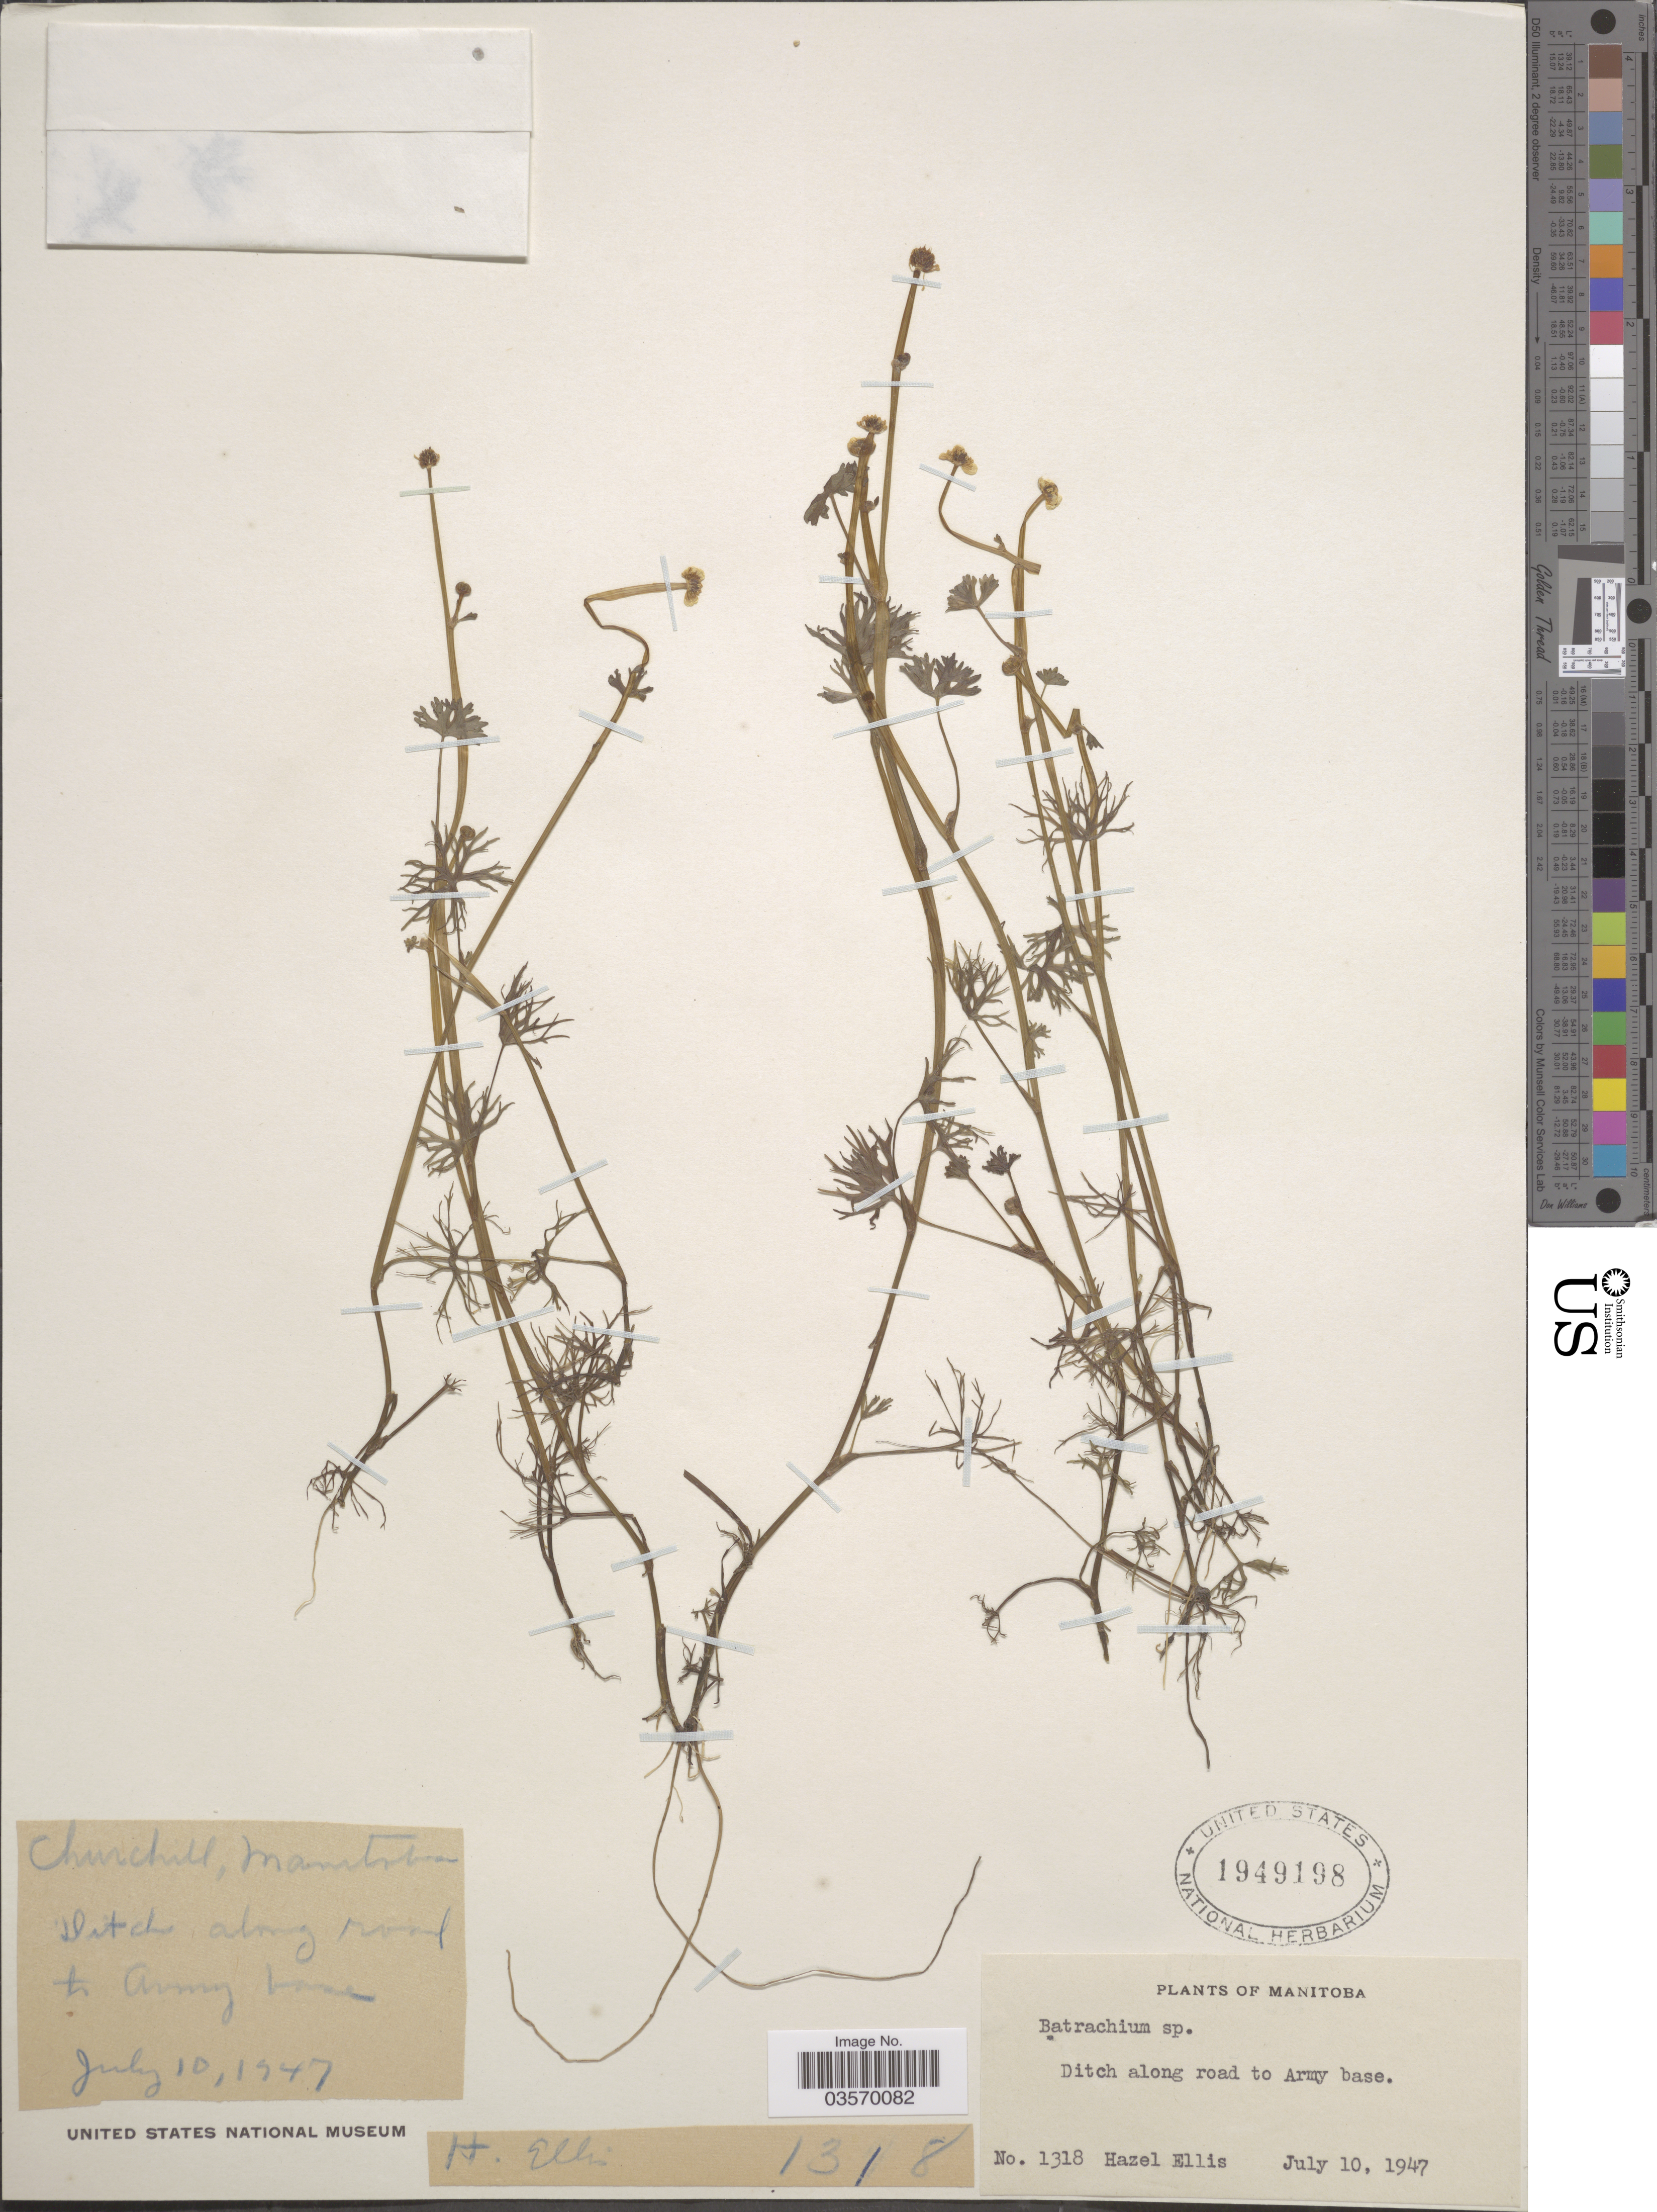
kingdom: Plantae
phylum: Tracheophyta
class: Magnoliopsida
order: Ranunculales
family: Ranunculaceae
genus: Ranunculus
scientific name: Ranunculus sp.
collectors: H. Ellis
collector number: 1318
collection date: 1947-07-10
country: Canada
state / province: Manitoba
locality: Ditch along road to Army base. Churchill.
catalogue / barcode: US 1949198